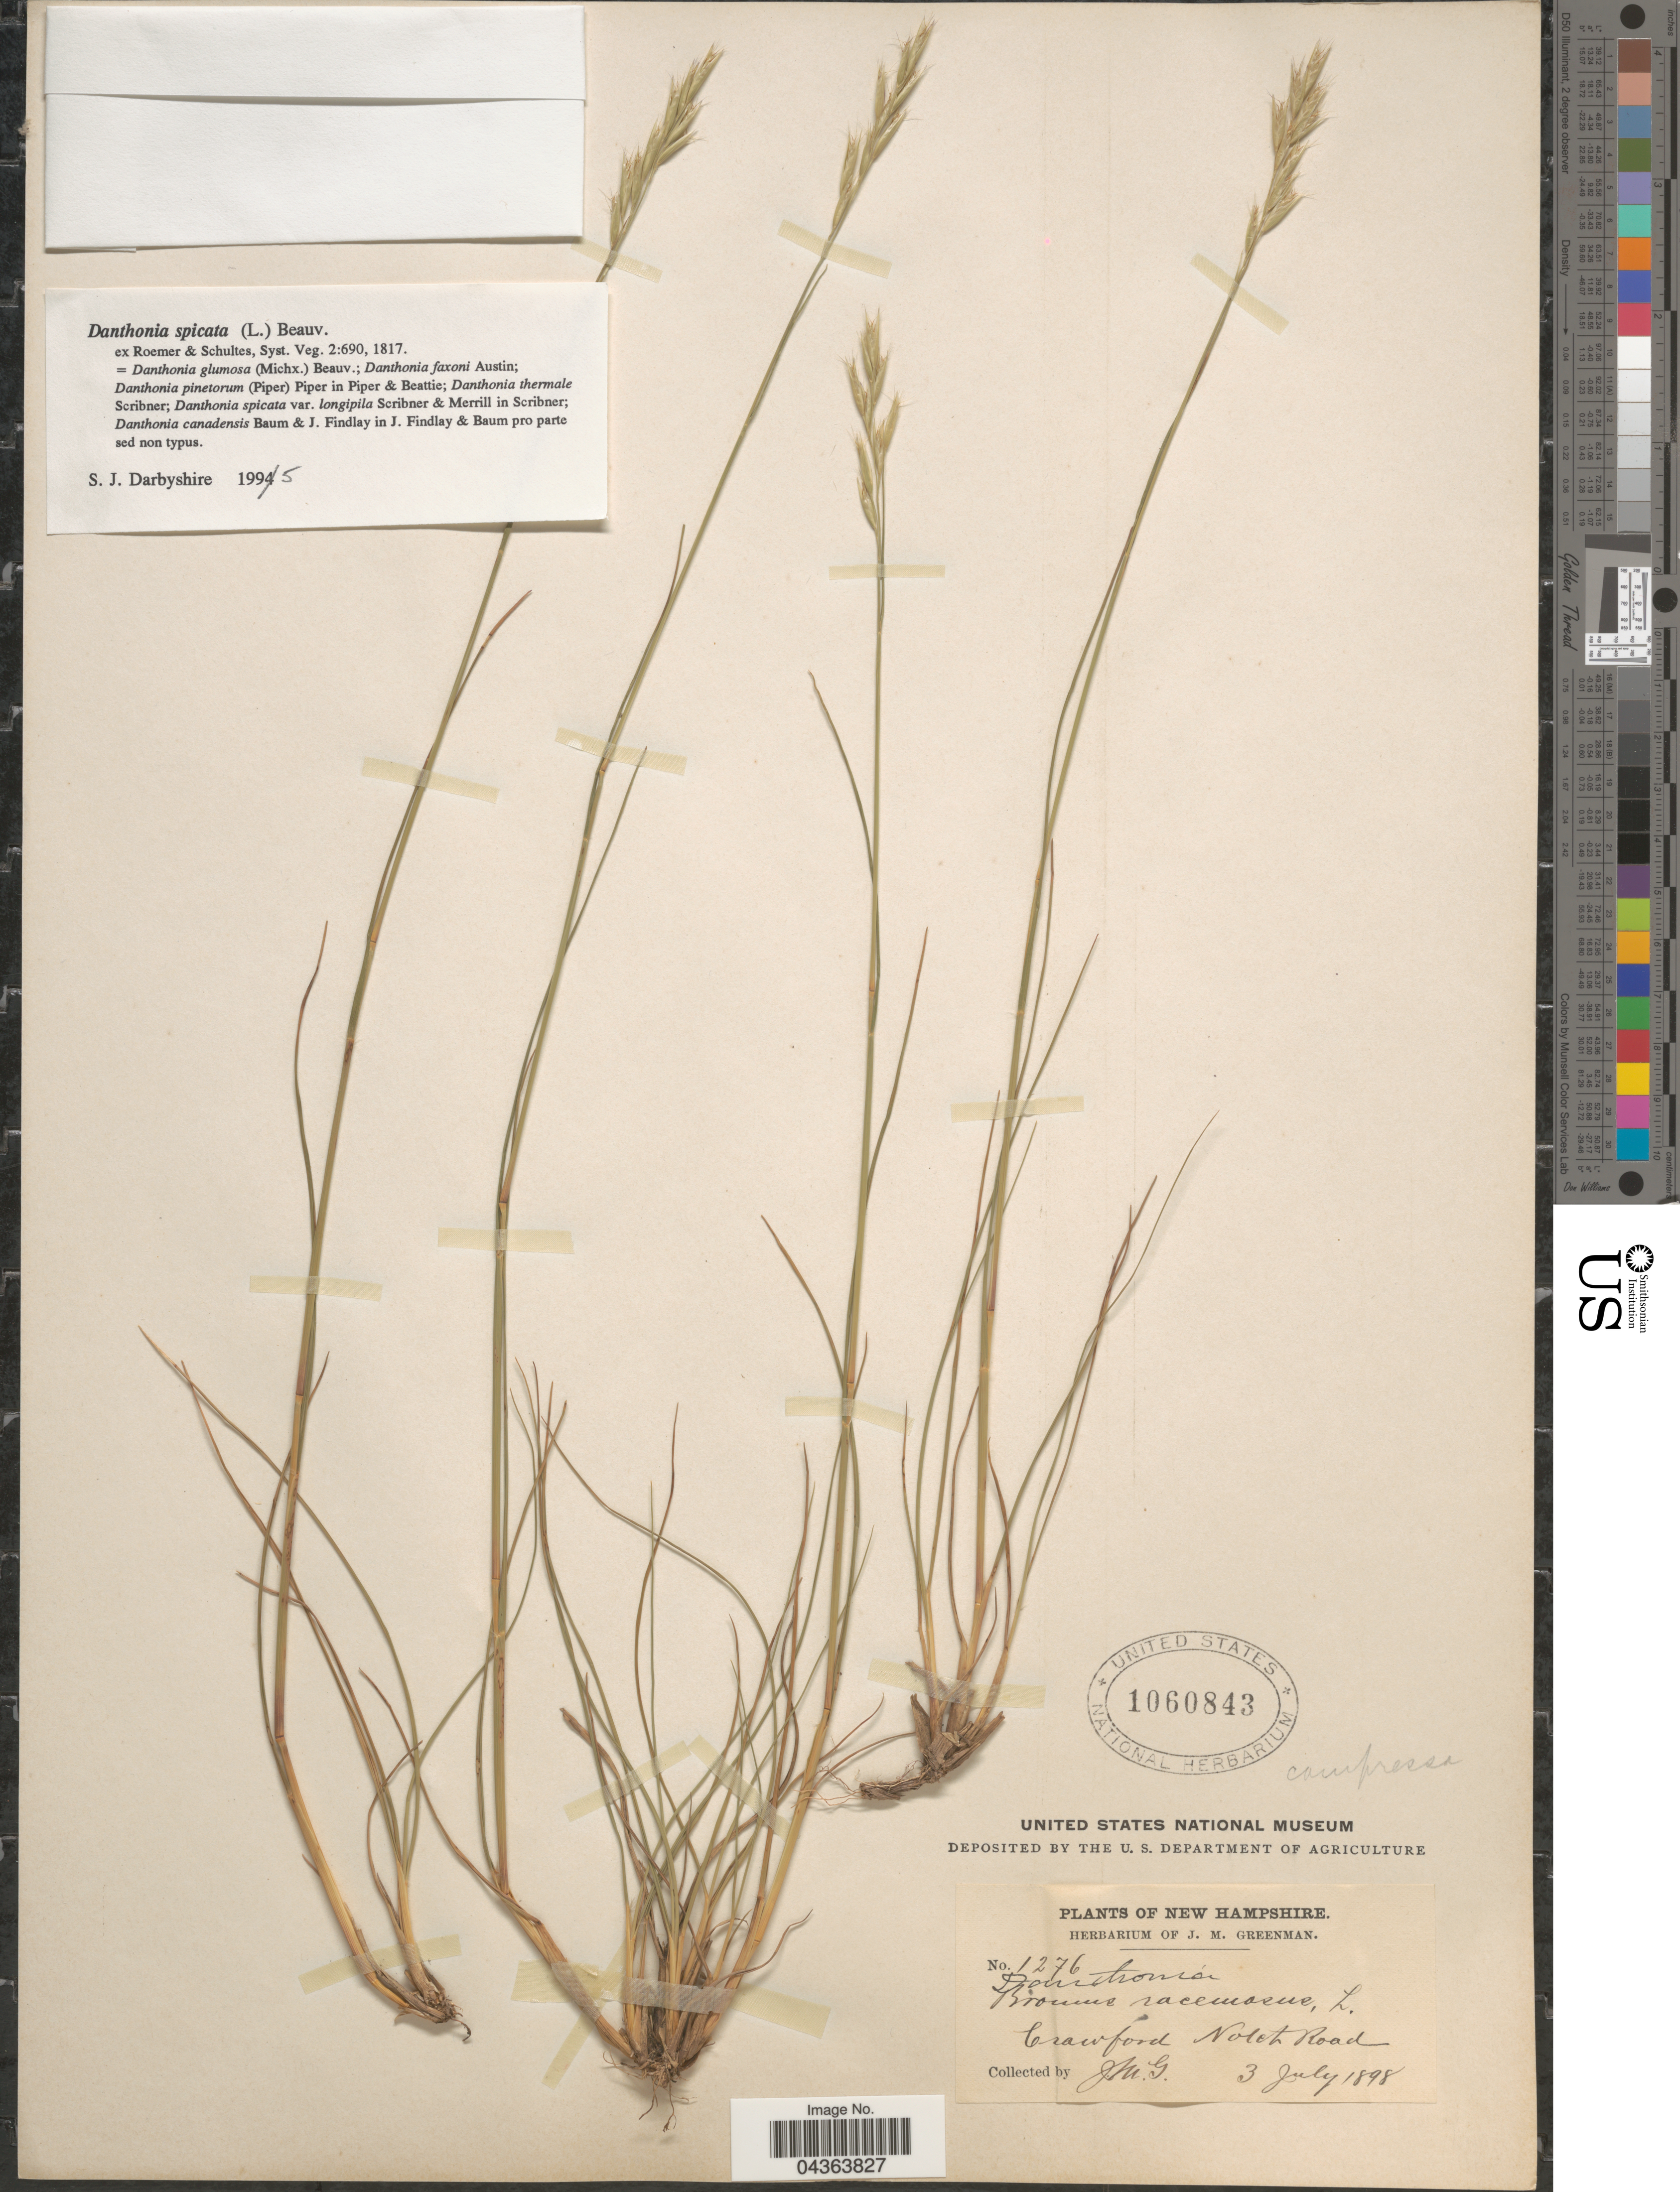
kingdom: Plantae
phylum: Tracheophyta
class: Liliopsida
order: Poales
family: Poaceae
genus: Danthonia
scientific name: Danthonia spicata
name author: (L.) P. Beauv. ex Roem. & Schult.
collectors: J. M. Greenman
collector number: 1276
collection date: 1898-07-03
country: United States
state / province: New Hampshire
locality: Crawford Notch Road.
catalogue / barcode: US 1060843